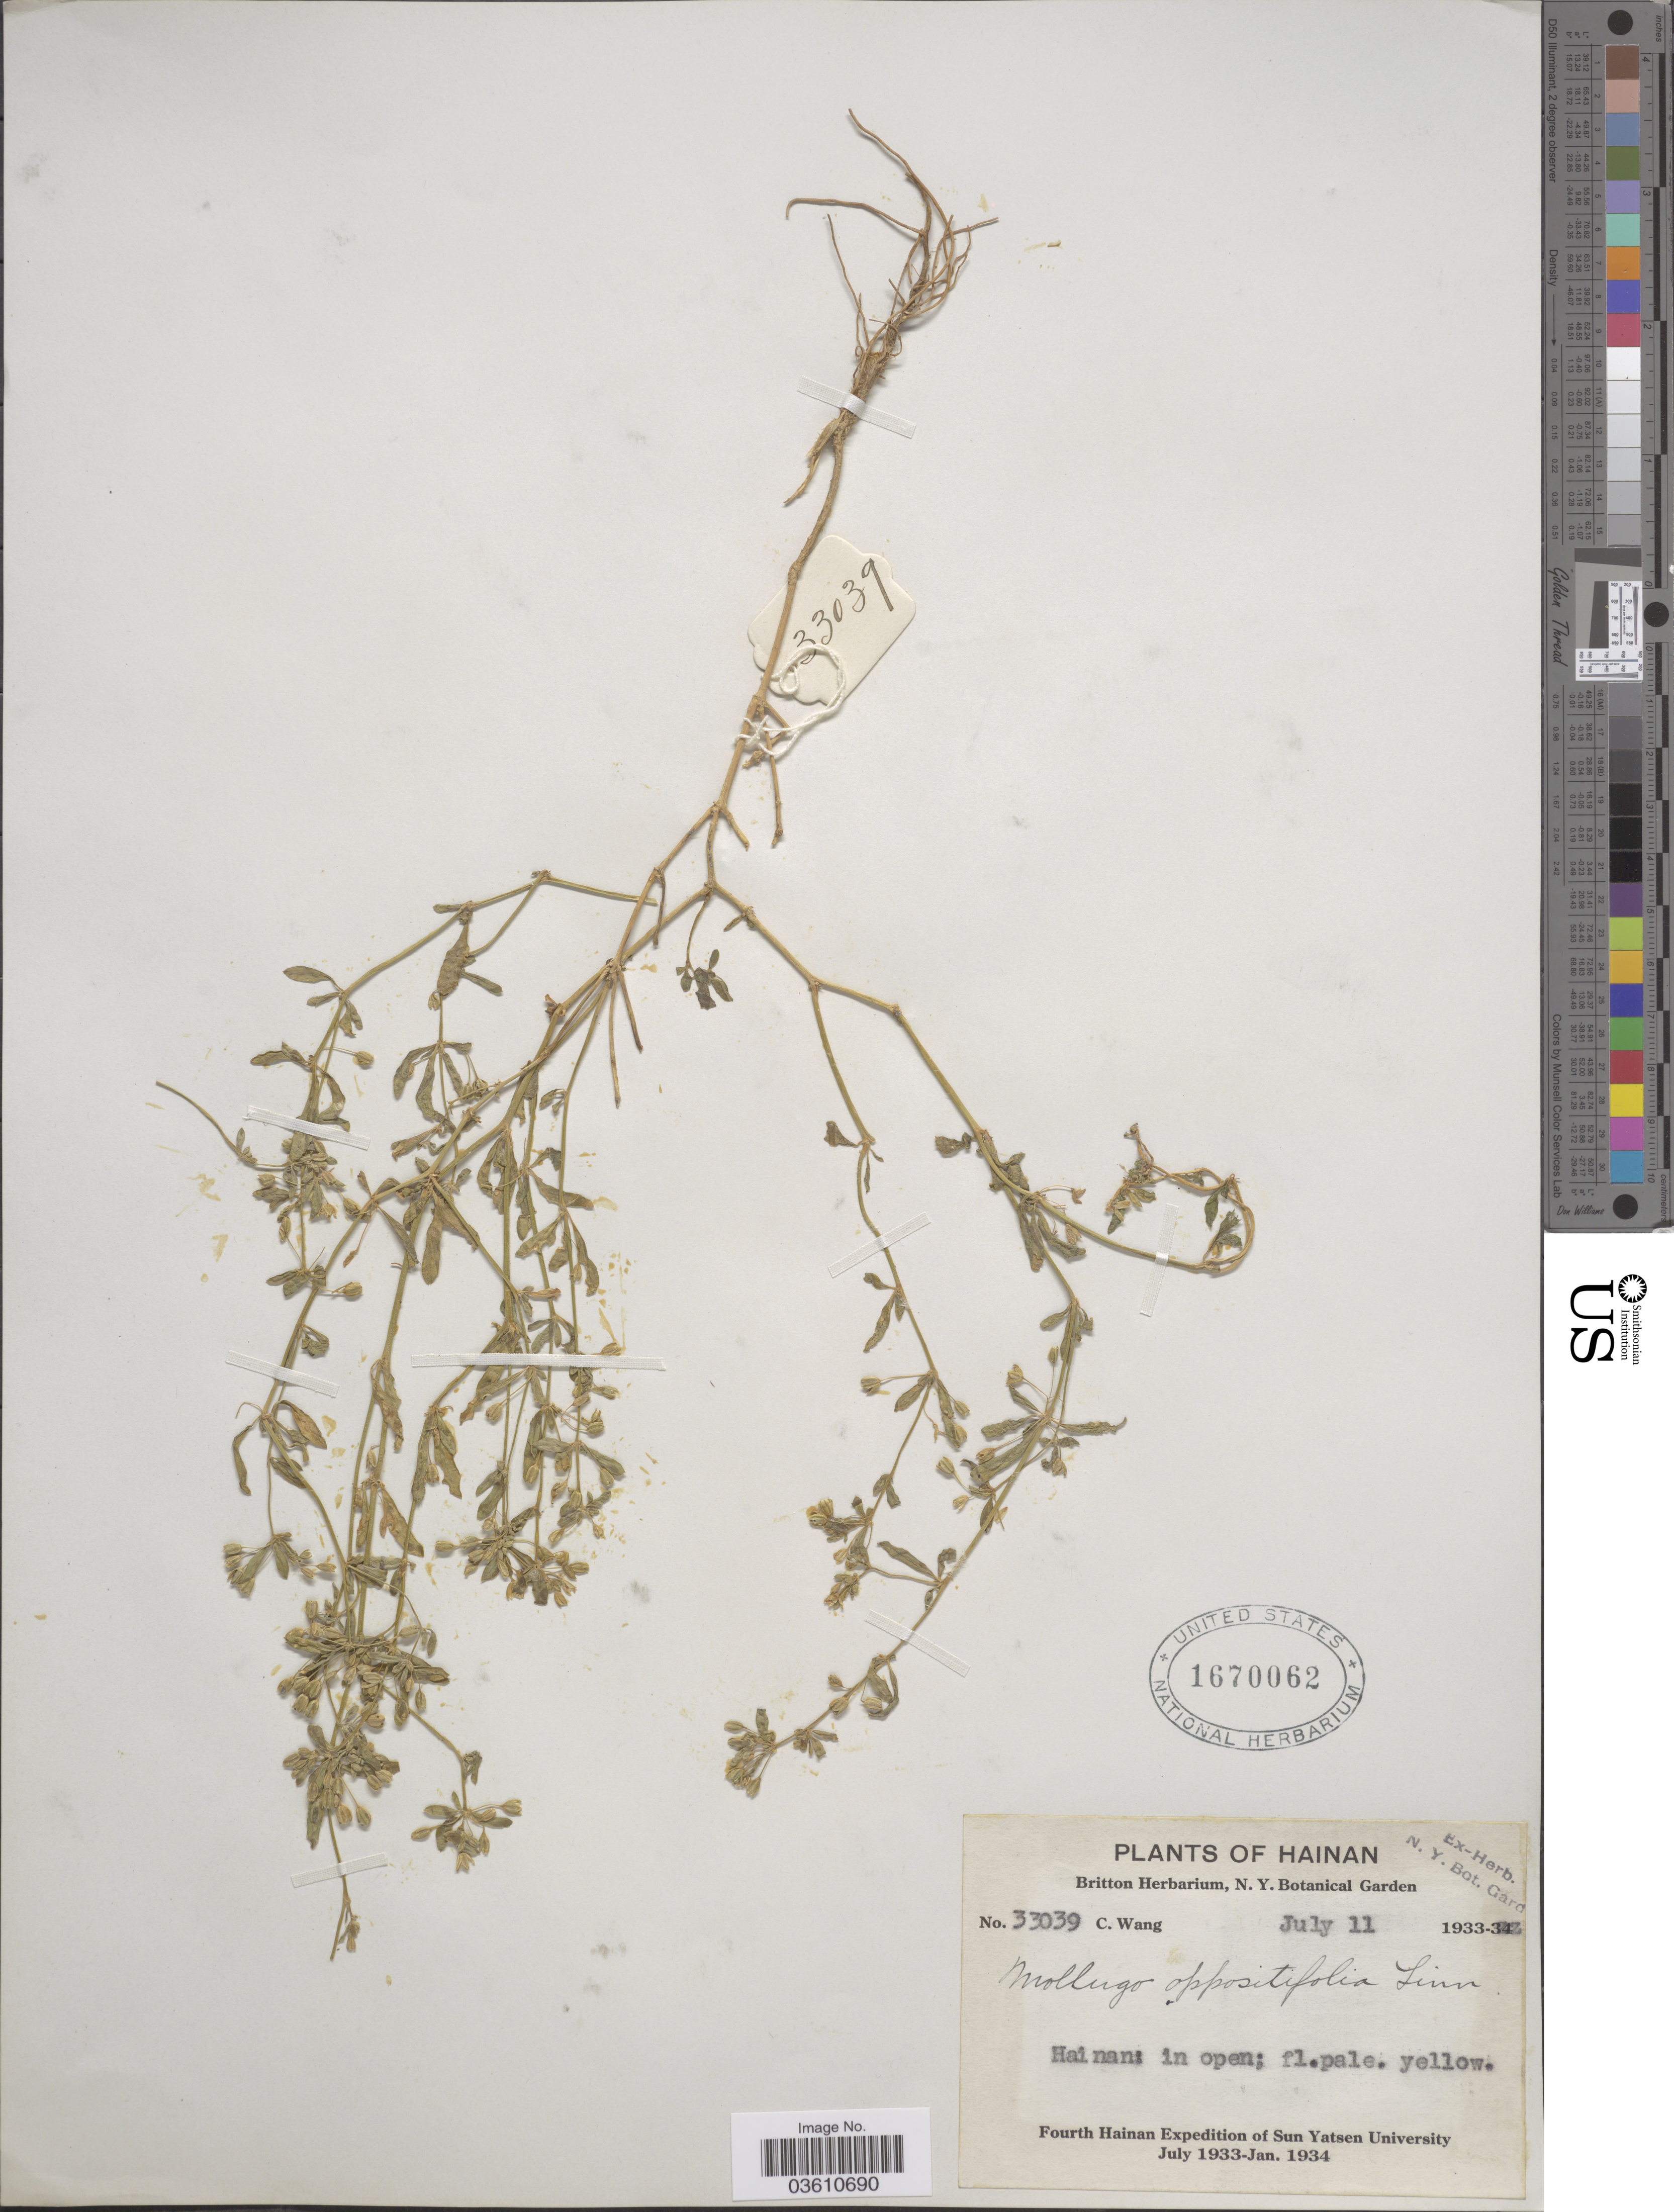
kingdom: Plantae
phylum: Tracheophyta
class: Magnoliopsida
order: Caryophyllales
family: Molluginaceae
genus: Glinus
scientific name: Glinus oppositifolius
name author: (L.) Aug. DC.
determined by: Strong, Mark T., (BOT), Smithsonian Institution - National Museum of Natural History (UNITED STATES)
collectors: C. Wang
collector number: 33039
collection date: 1933-07-11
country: China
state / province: Hainan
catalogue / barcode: US 1670062